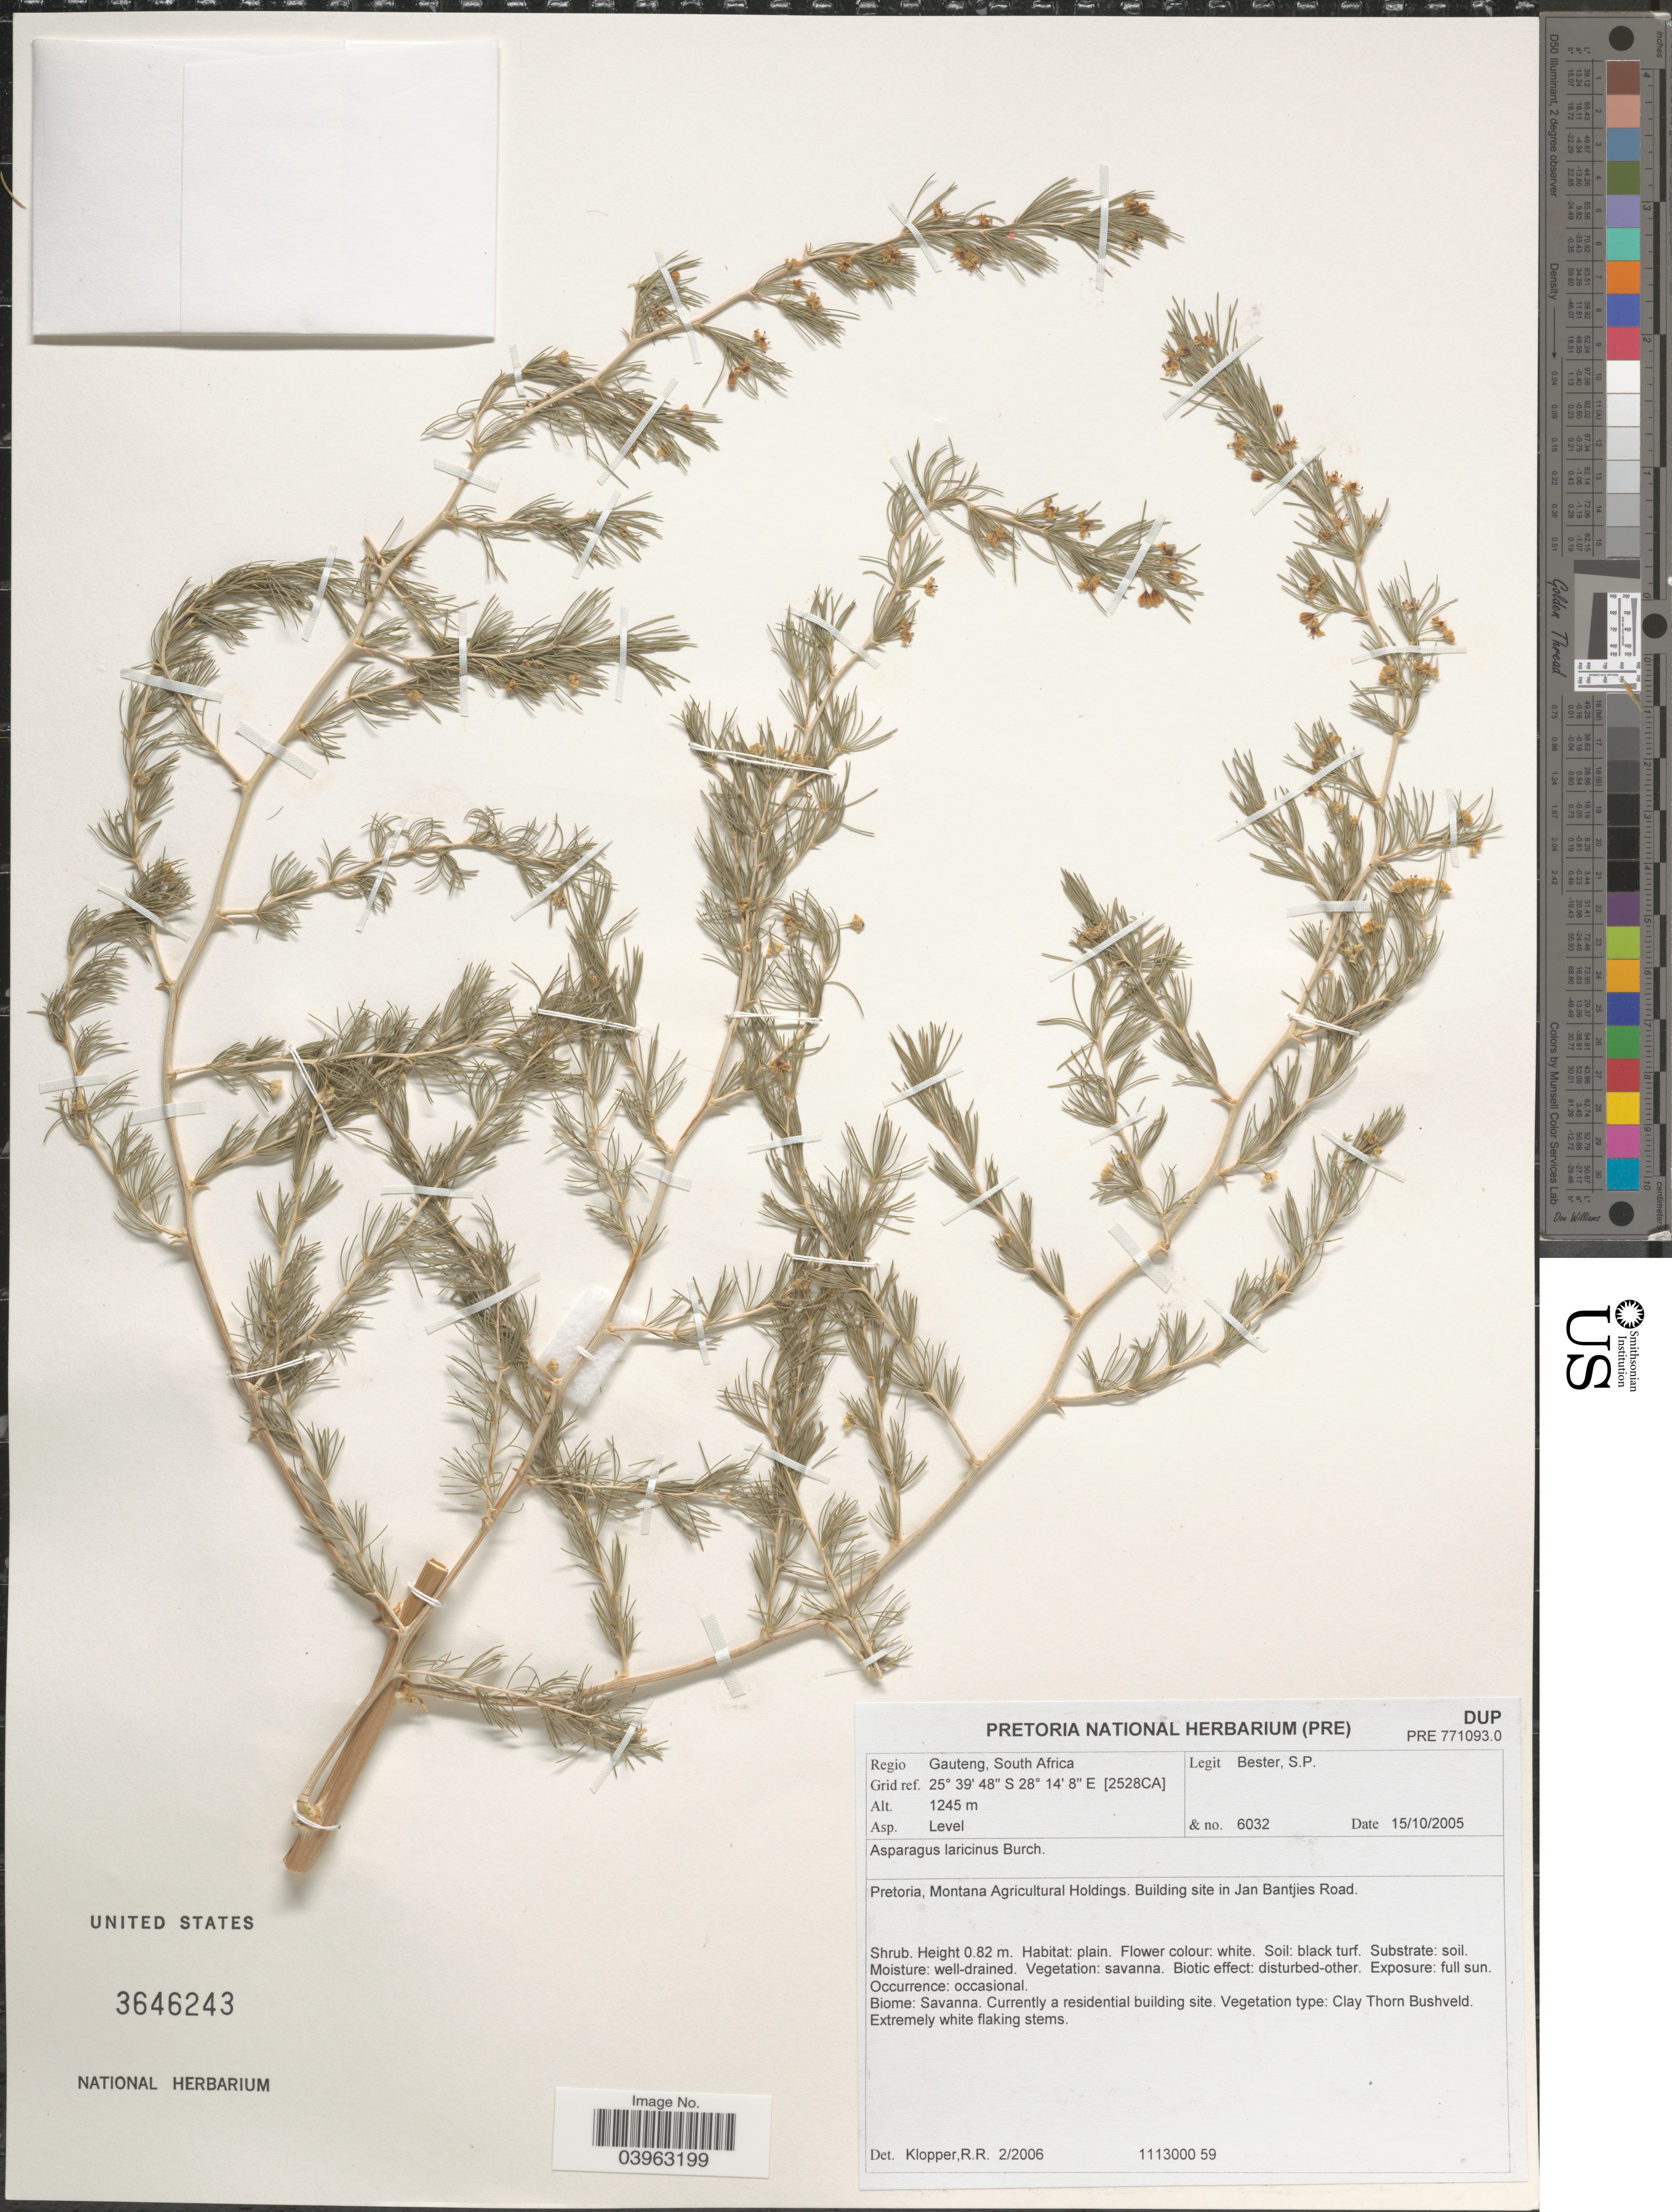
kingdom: Plantae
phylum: Tracheophyta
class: Liliopsida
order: Asparagales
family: Asparagaceae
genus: Asparagus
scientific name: Asparagus laricinus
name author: Burch.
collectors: S. Bester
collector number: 6032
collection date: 2005-10-15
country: South Africa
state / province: Gauteng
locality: Regio Gauteng. Grid ref. [2528CA]. Pretoria, Montana Agricultural Holdings. Building site in Jan Bantjies Road.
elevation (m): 1245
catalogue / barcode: US 3646243